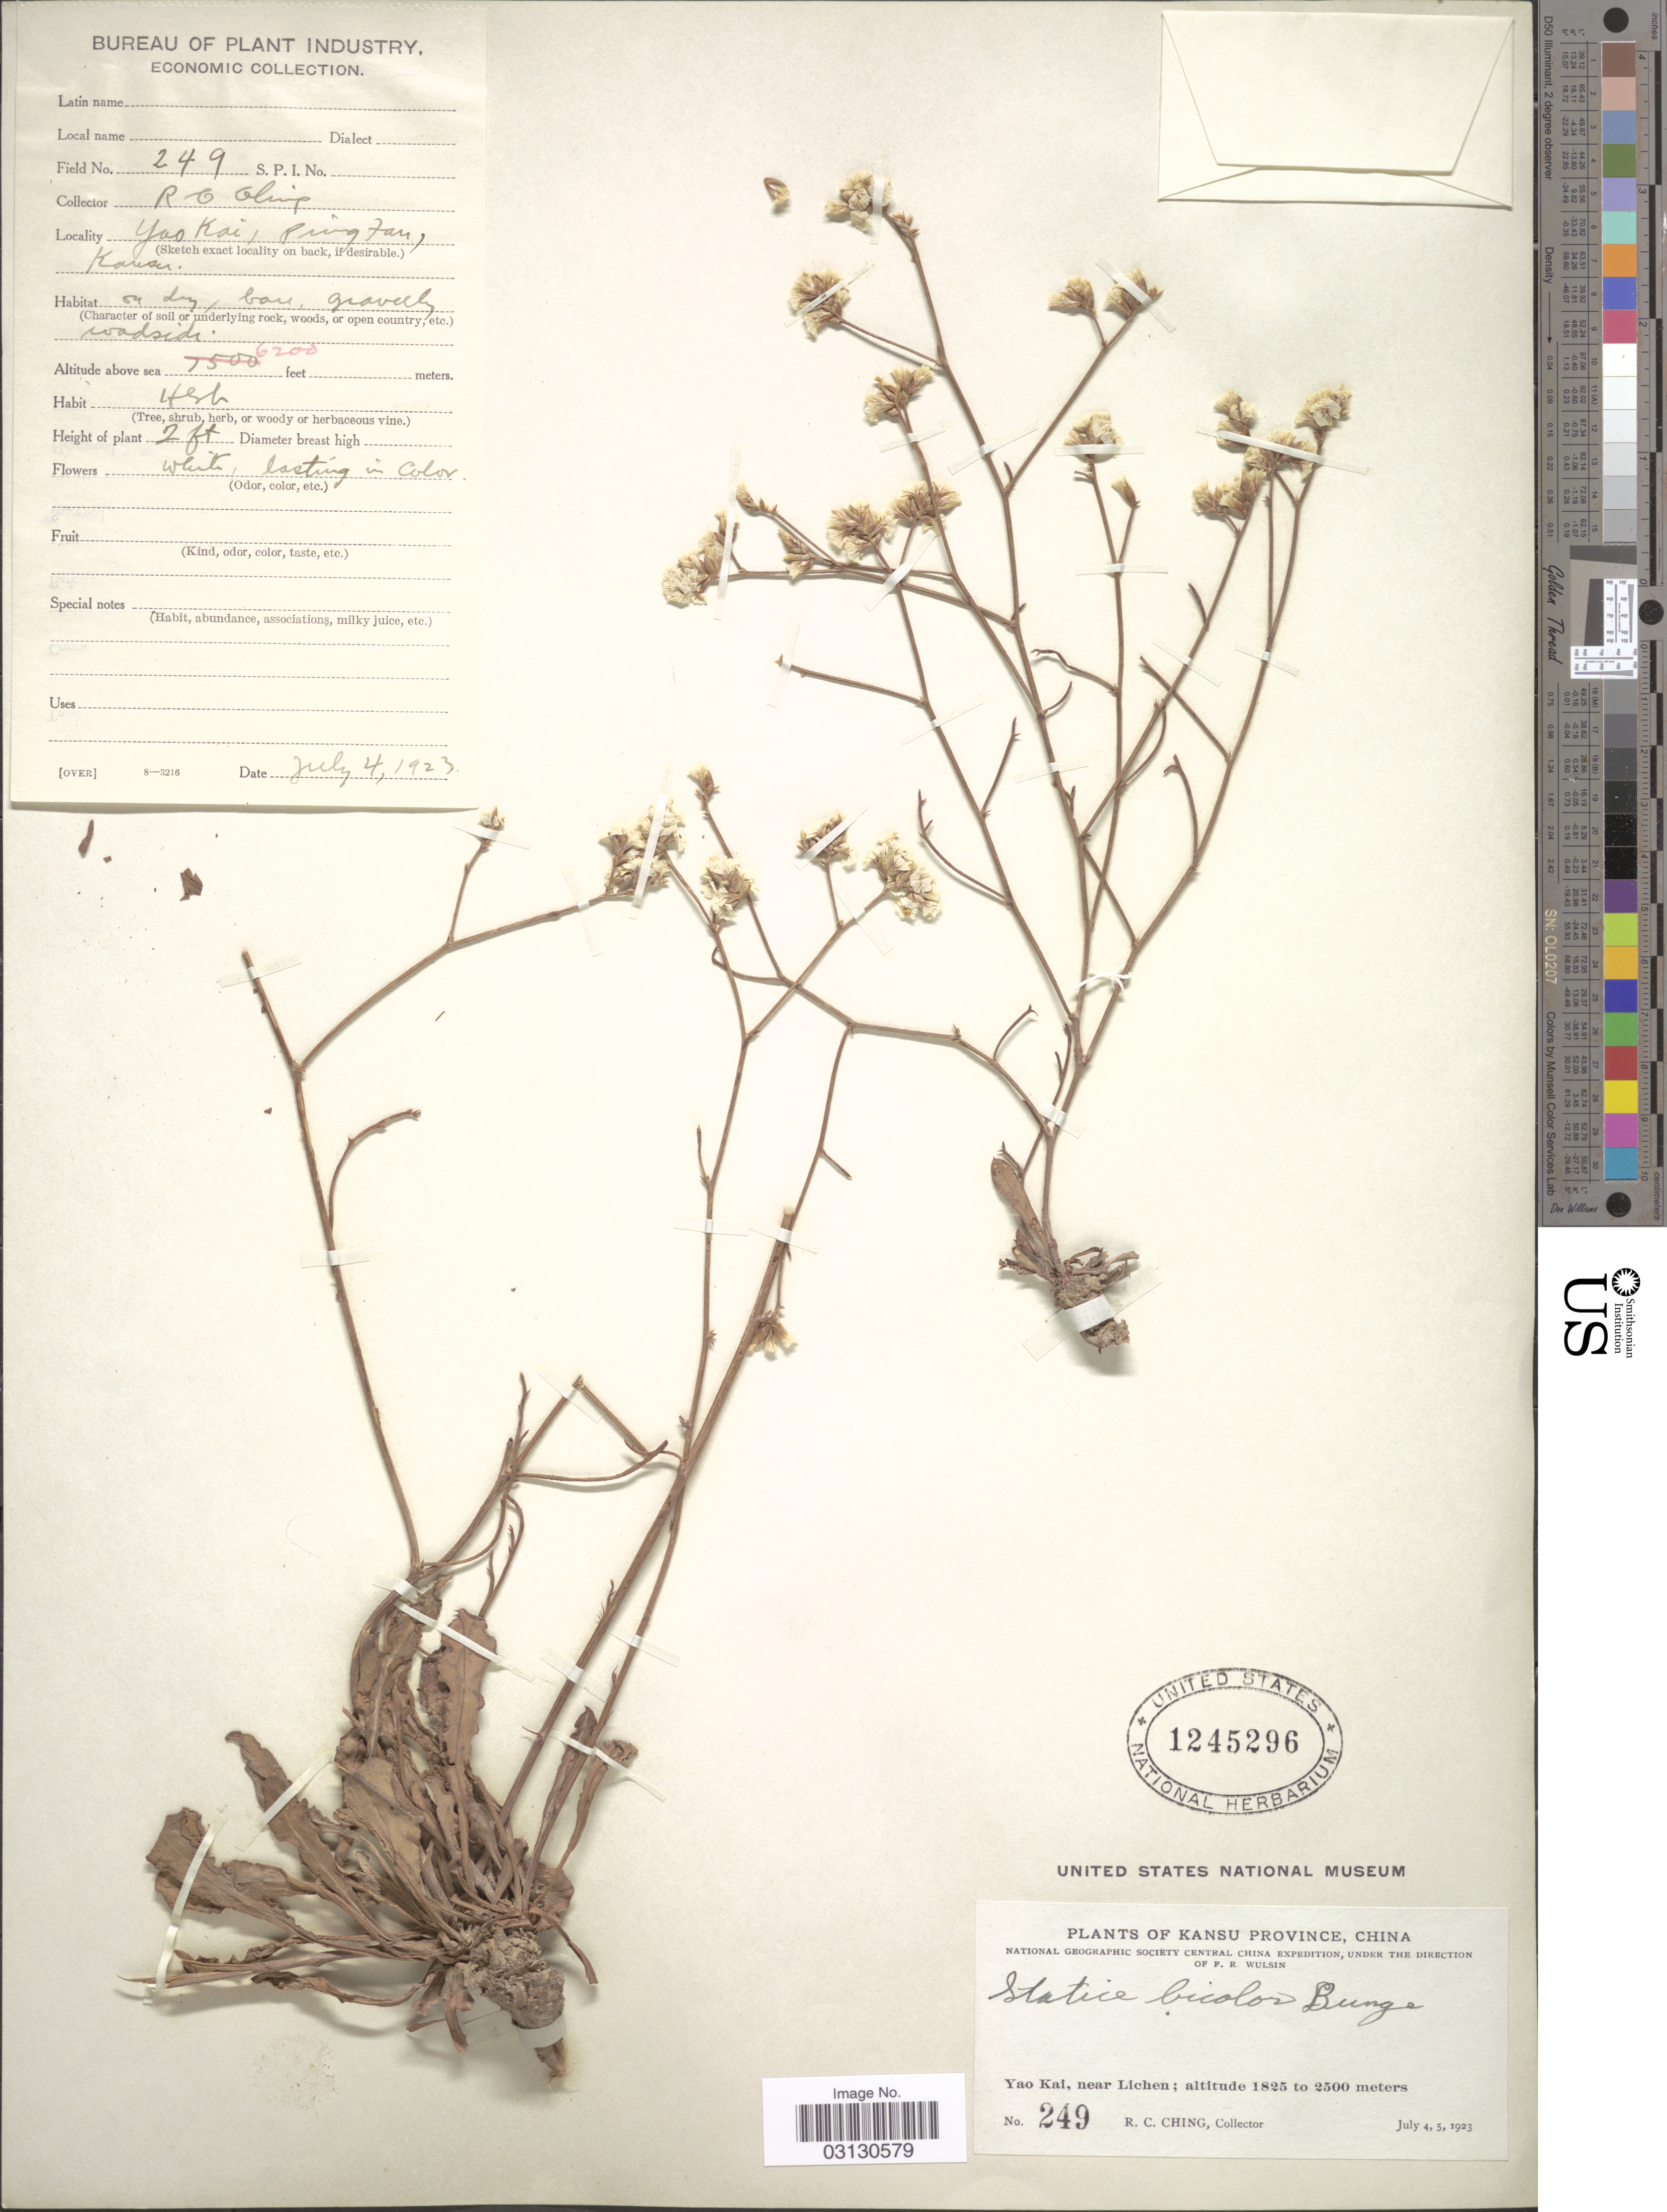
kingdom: Plantae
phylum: Tracheophyta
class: Magnoliopsida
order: Caryophyllales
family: Plumbaginaceae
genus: Limonium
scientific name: Limonium bicolor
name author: (Bunge) Kuntze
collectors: R. C. Ching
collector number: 249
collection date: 1923-07-04/1923-07-05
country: China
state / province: Gansu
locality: Kansu Province. Yao Kai, near Lichen. Ping fan.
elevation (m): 1890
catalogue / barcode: US 1245296